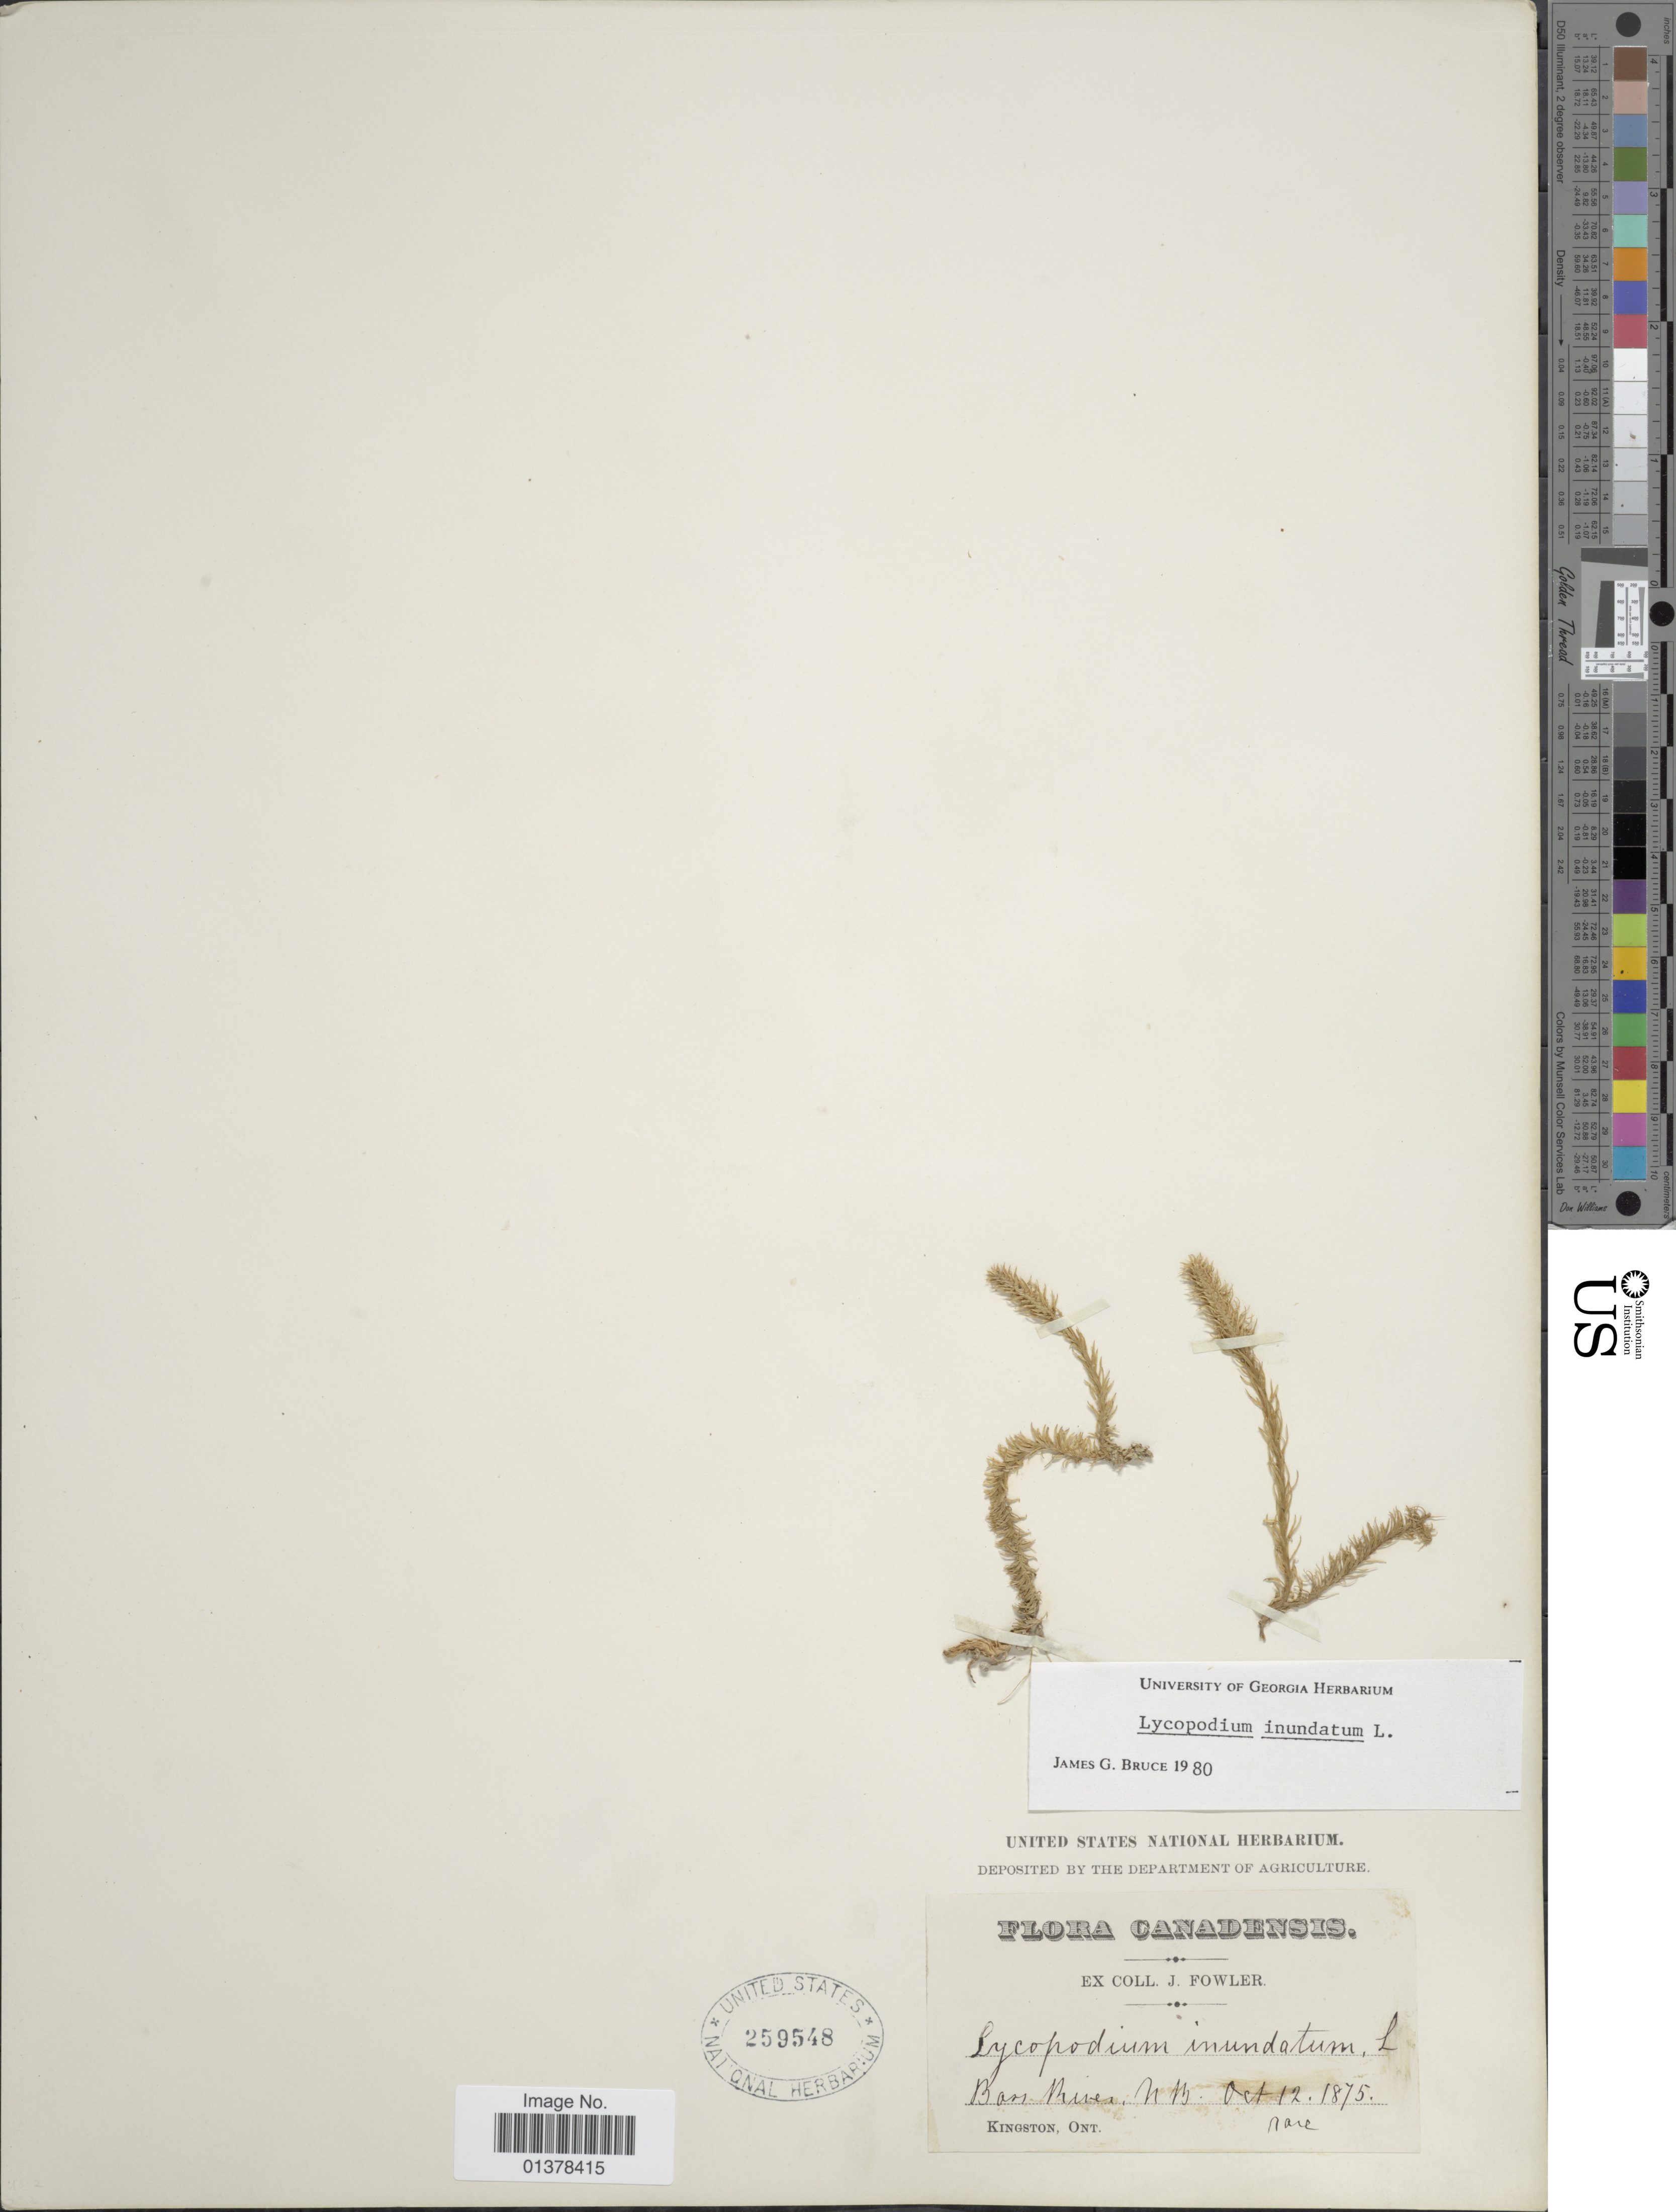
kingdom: Plantae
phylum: Tracheophyta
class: Lycopodiopsida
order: Lycopodiales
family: Lycopodiaceae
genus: Lycopodiella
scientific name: Lycopodiella inundata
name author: (L.) Holub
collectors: J. P. Fowler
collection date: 1875-10-12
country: Canada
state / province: New Brunswick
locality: Bass River, N.B.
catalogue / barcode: US 259548